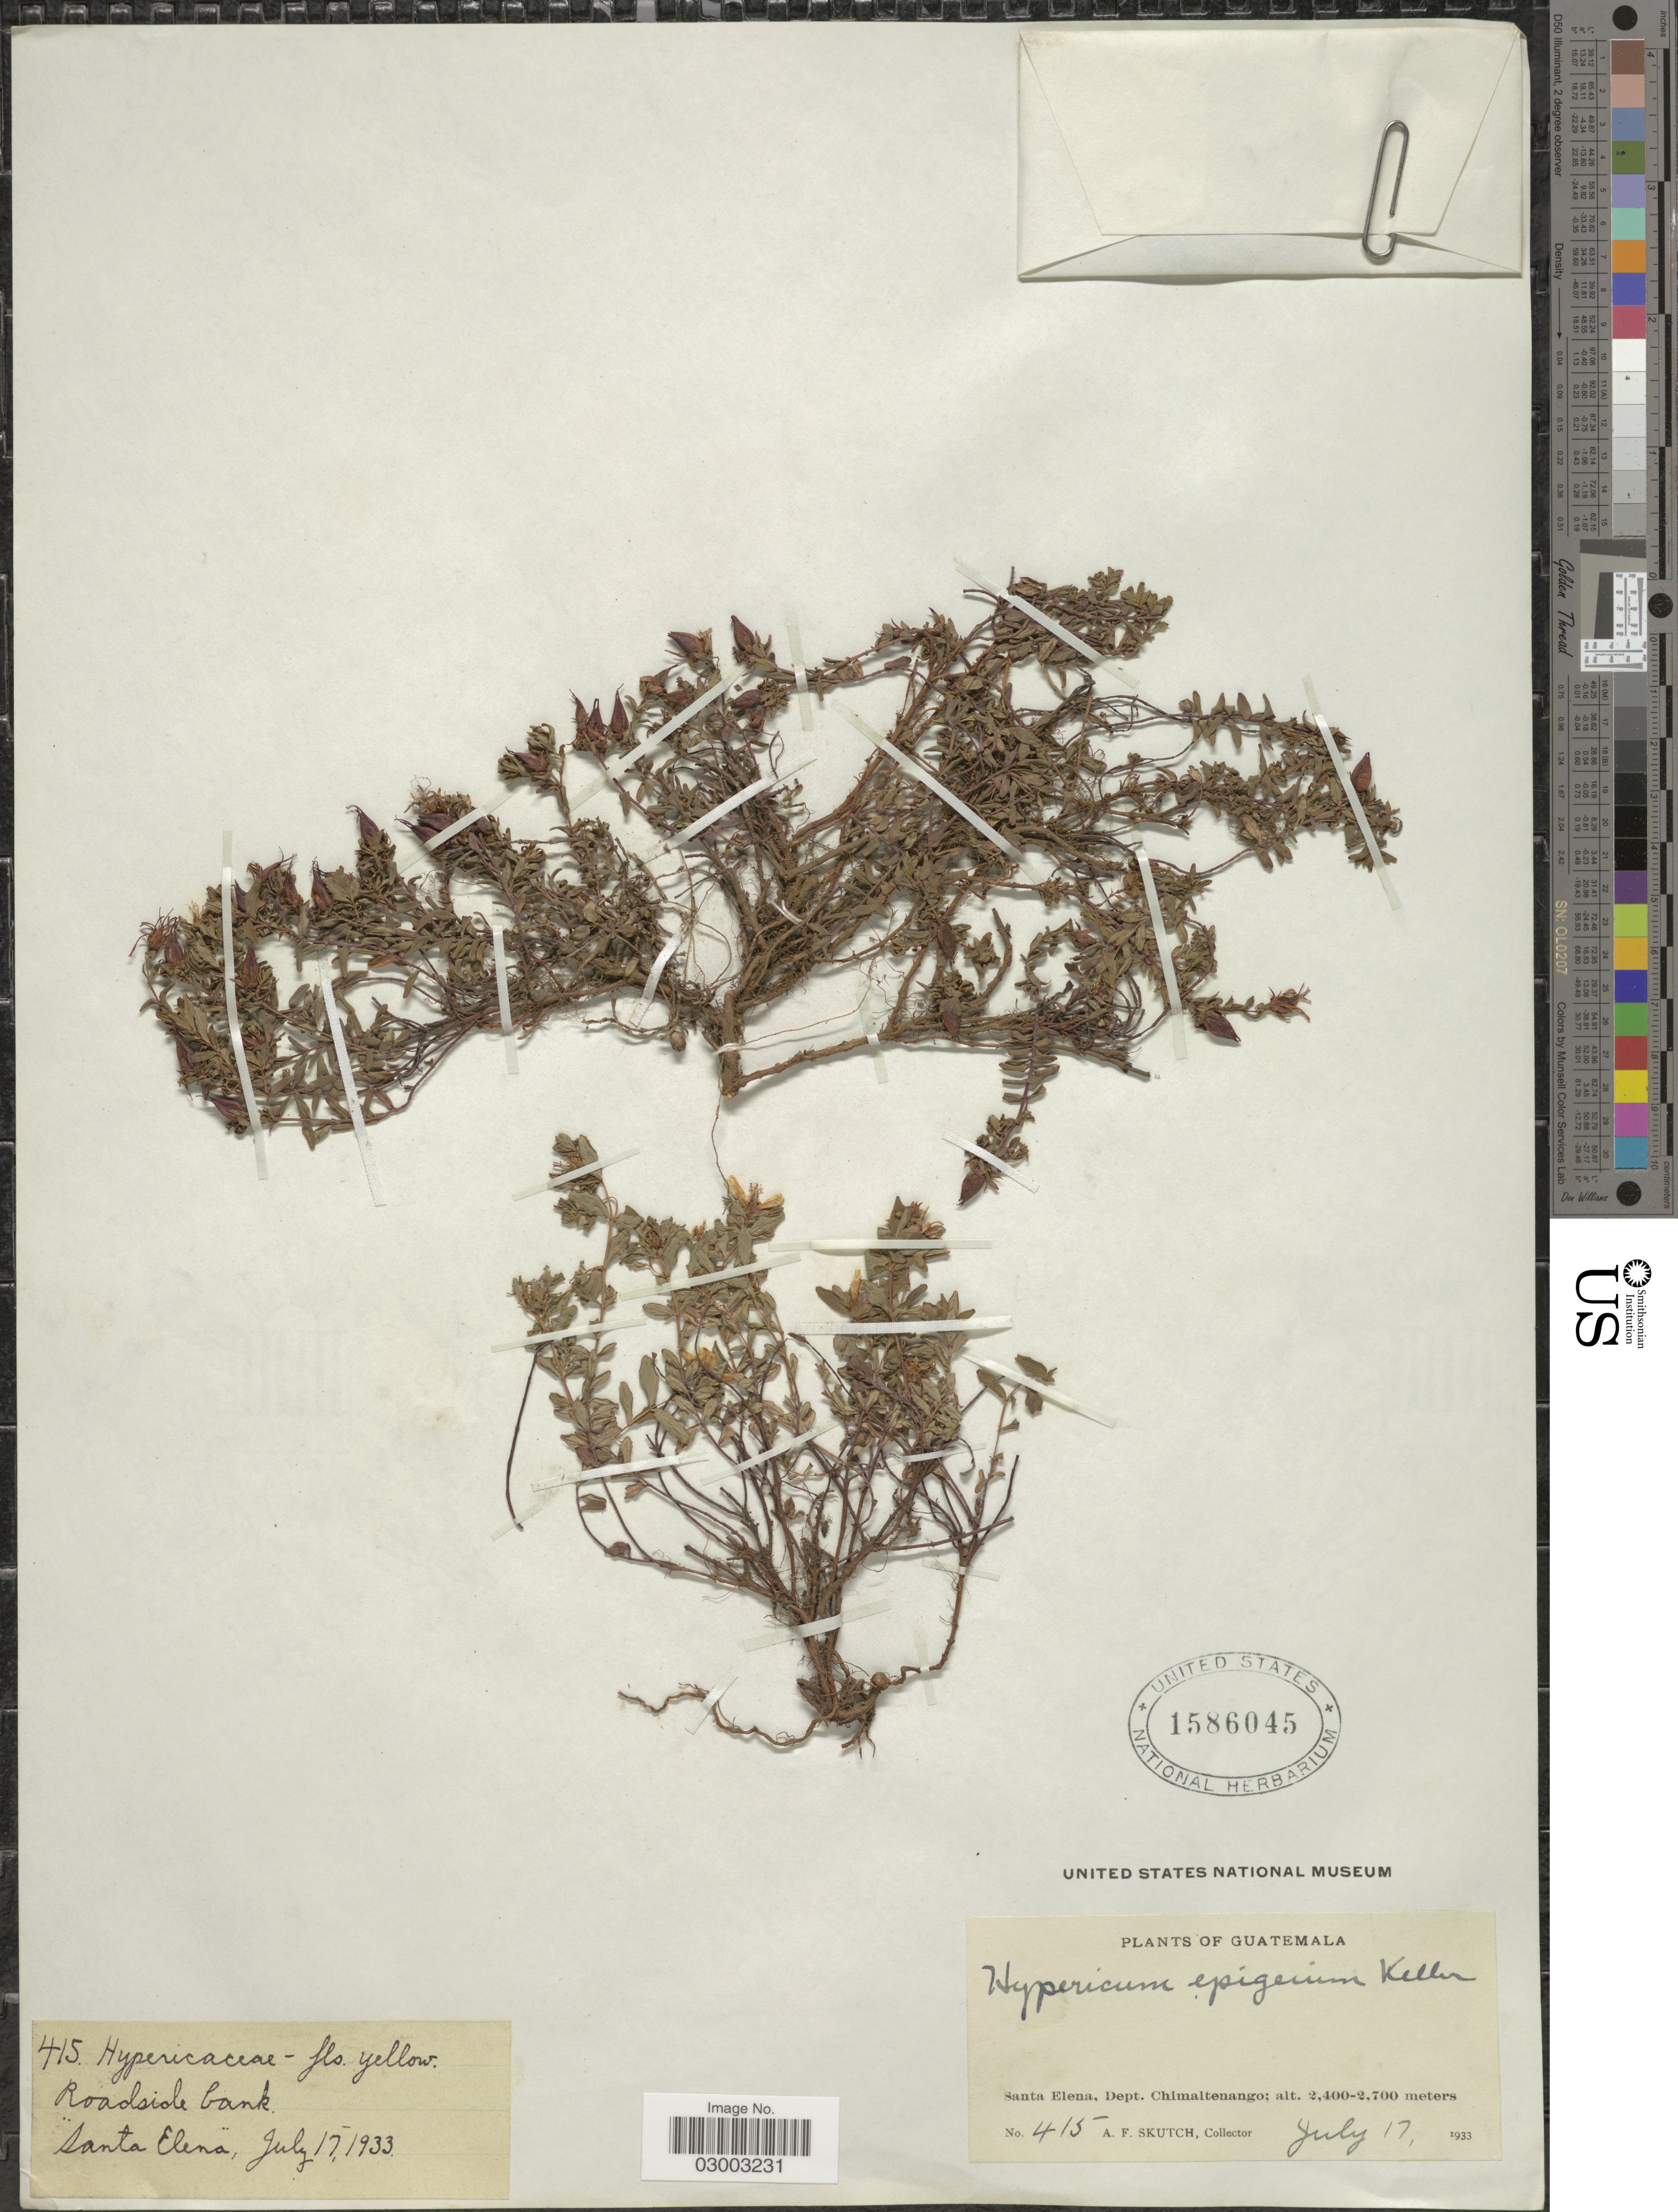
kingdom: Plantae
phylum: Tracheophyta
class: Magnoliopsida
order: Malpighiales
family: Hypericaceae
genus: Hypericum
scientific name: Hypericum mexicanum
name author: L.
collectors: A. F. Skutch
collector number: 415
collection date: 1933-07-17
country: Guatemala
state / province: Chimaltenango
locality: Santa Elena, Dept. Chimaltenango.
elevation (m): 2400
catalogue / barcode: US 1586045